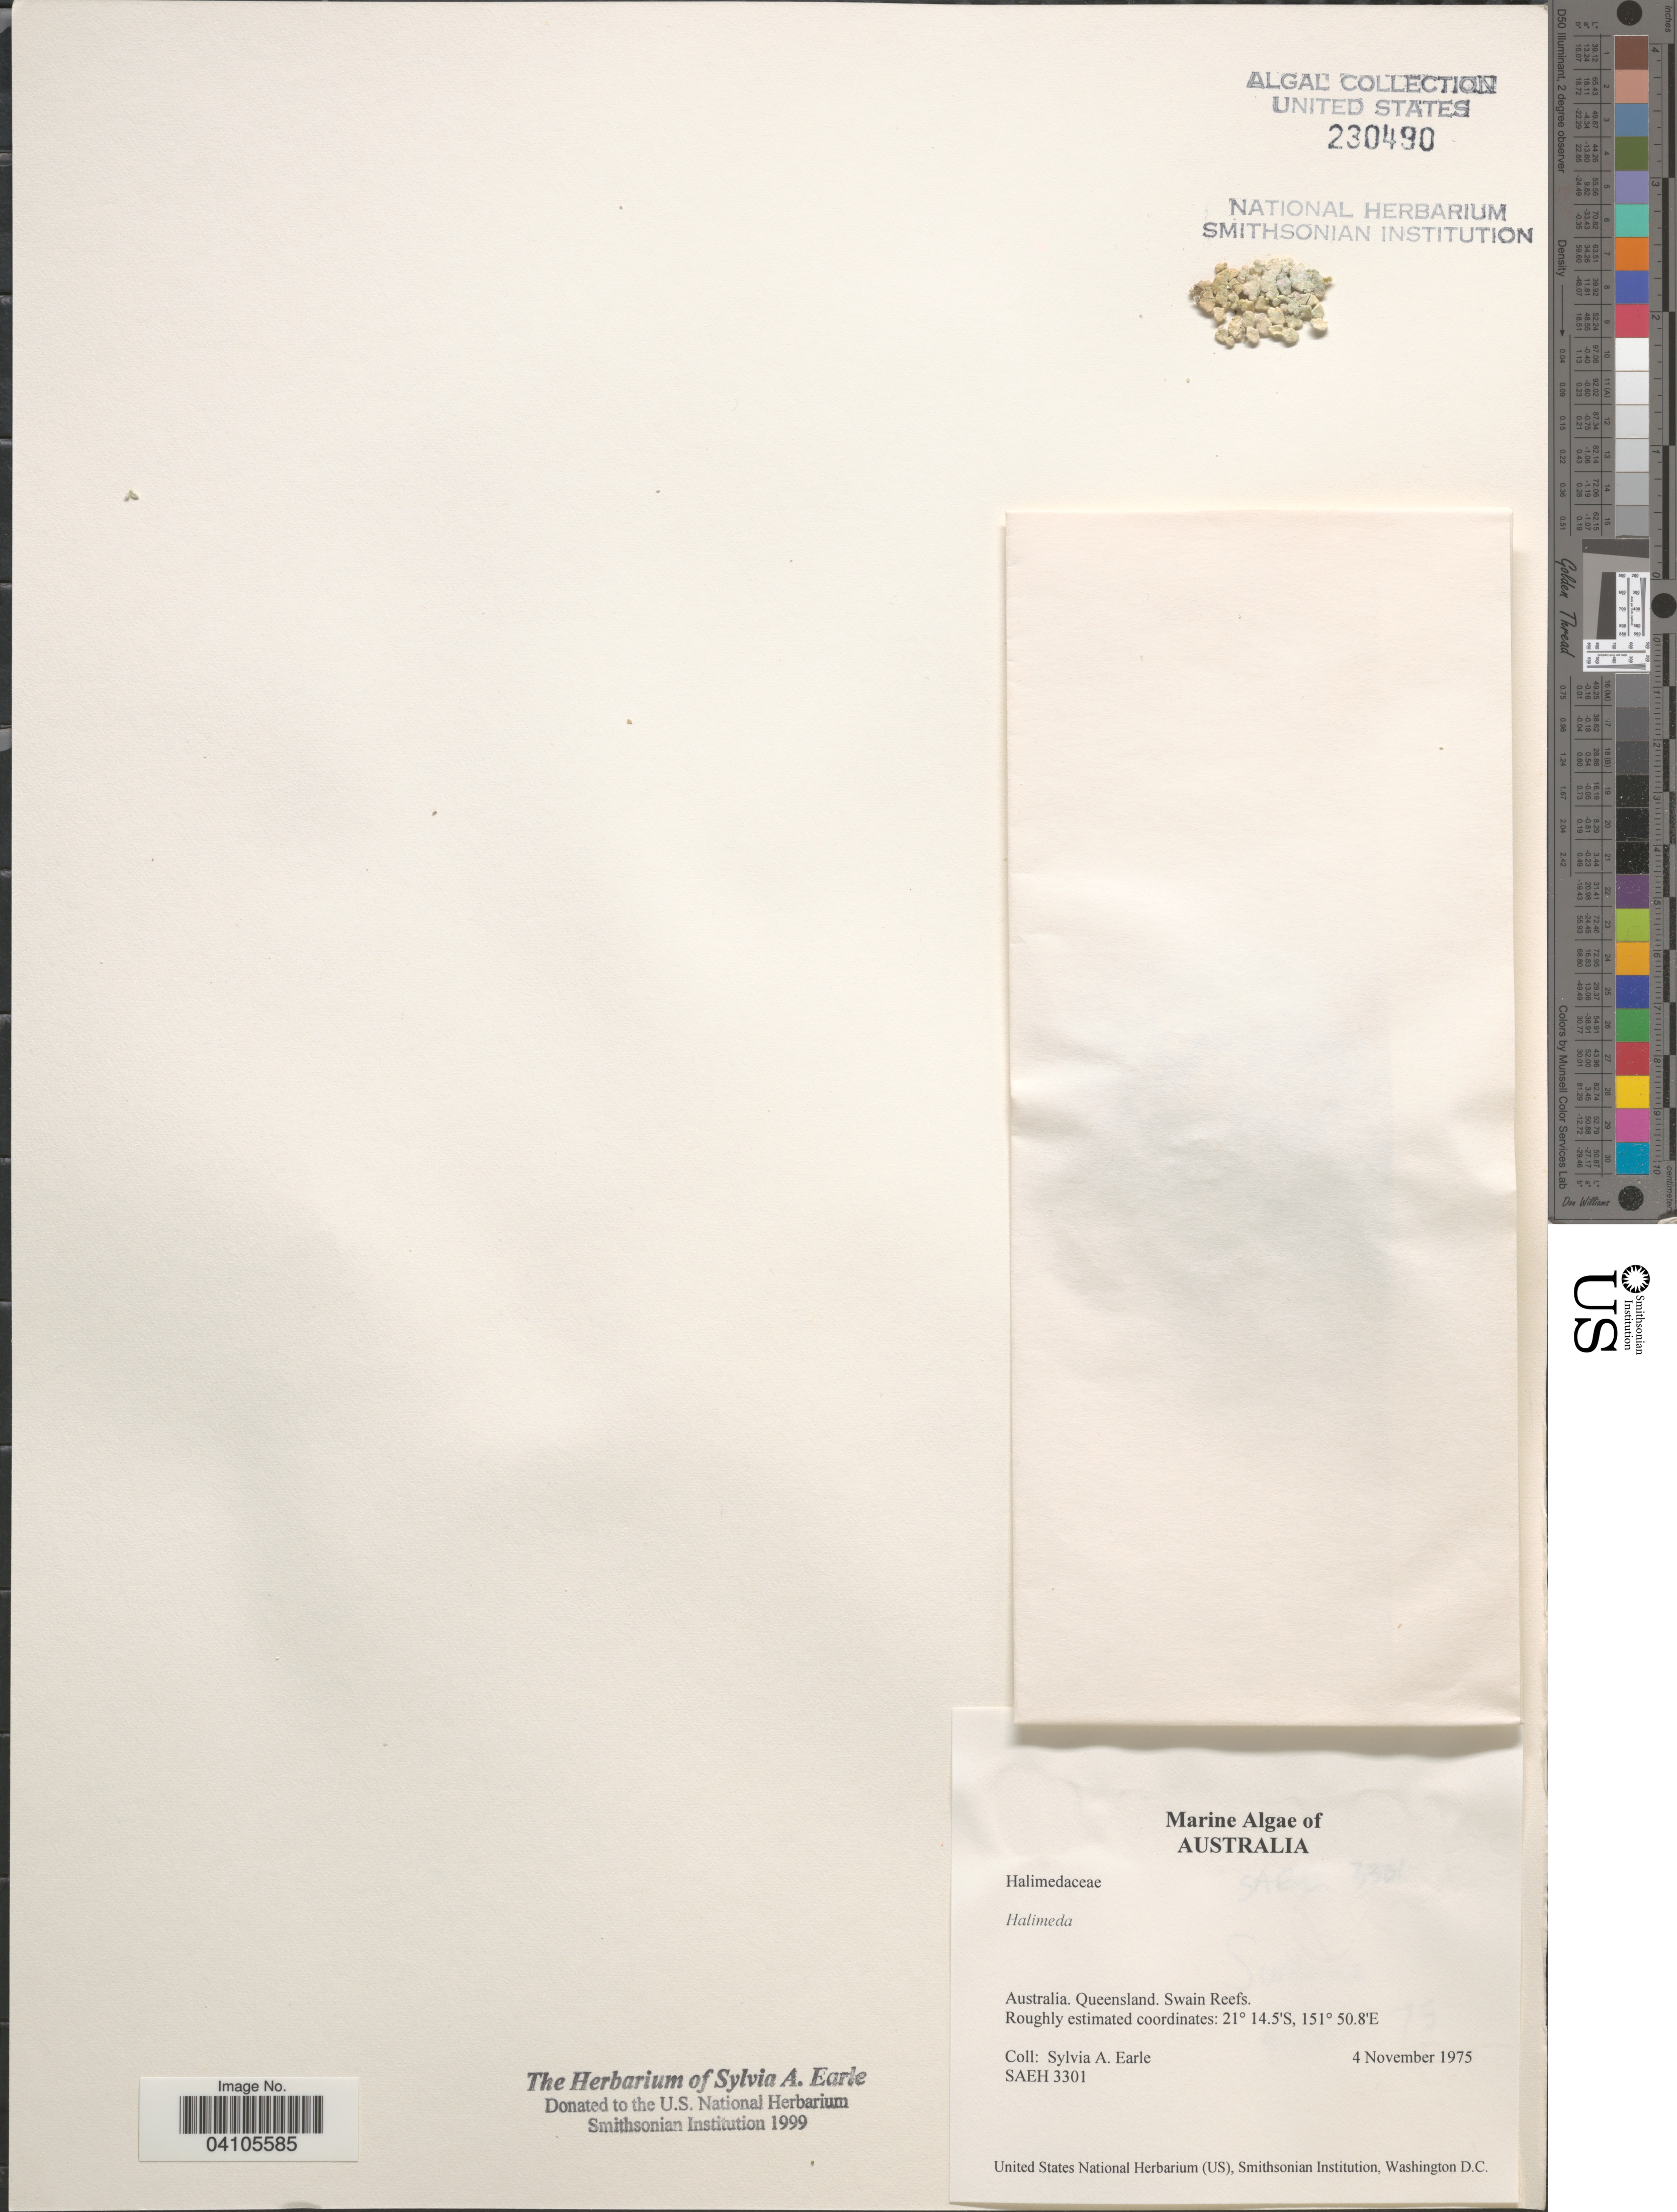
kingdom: Plantae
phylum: Chlorophyta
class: Ulvophyceae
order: Bryopsidales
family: Halimedaceae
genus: Halimeda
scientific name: Halimeda sp.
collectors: S. A. Earle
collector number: SAEH 3301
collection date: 1975-11-04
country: Australia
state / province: Queensland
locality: Swain Reefs.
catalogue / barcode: US 230490